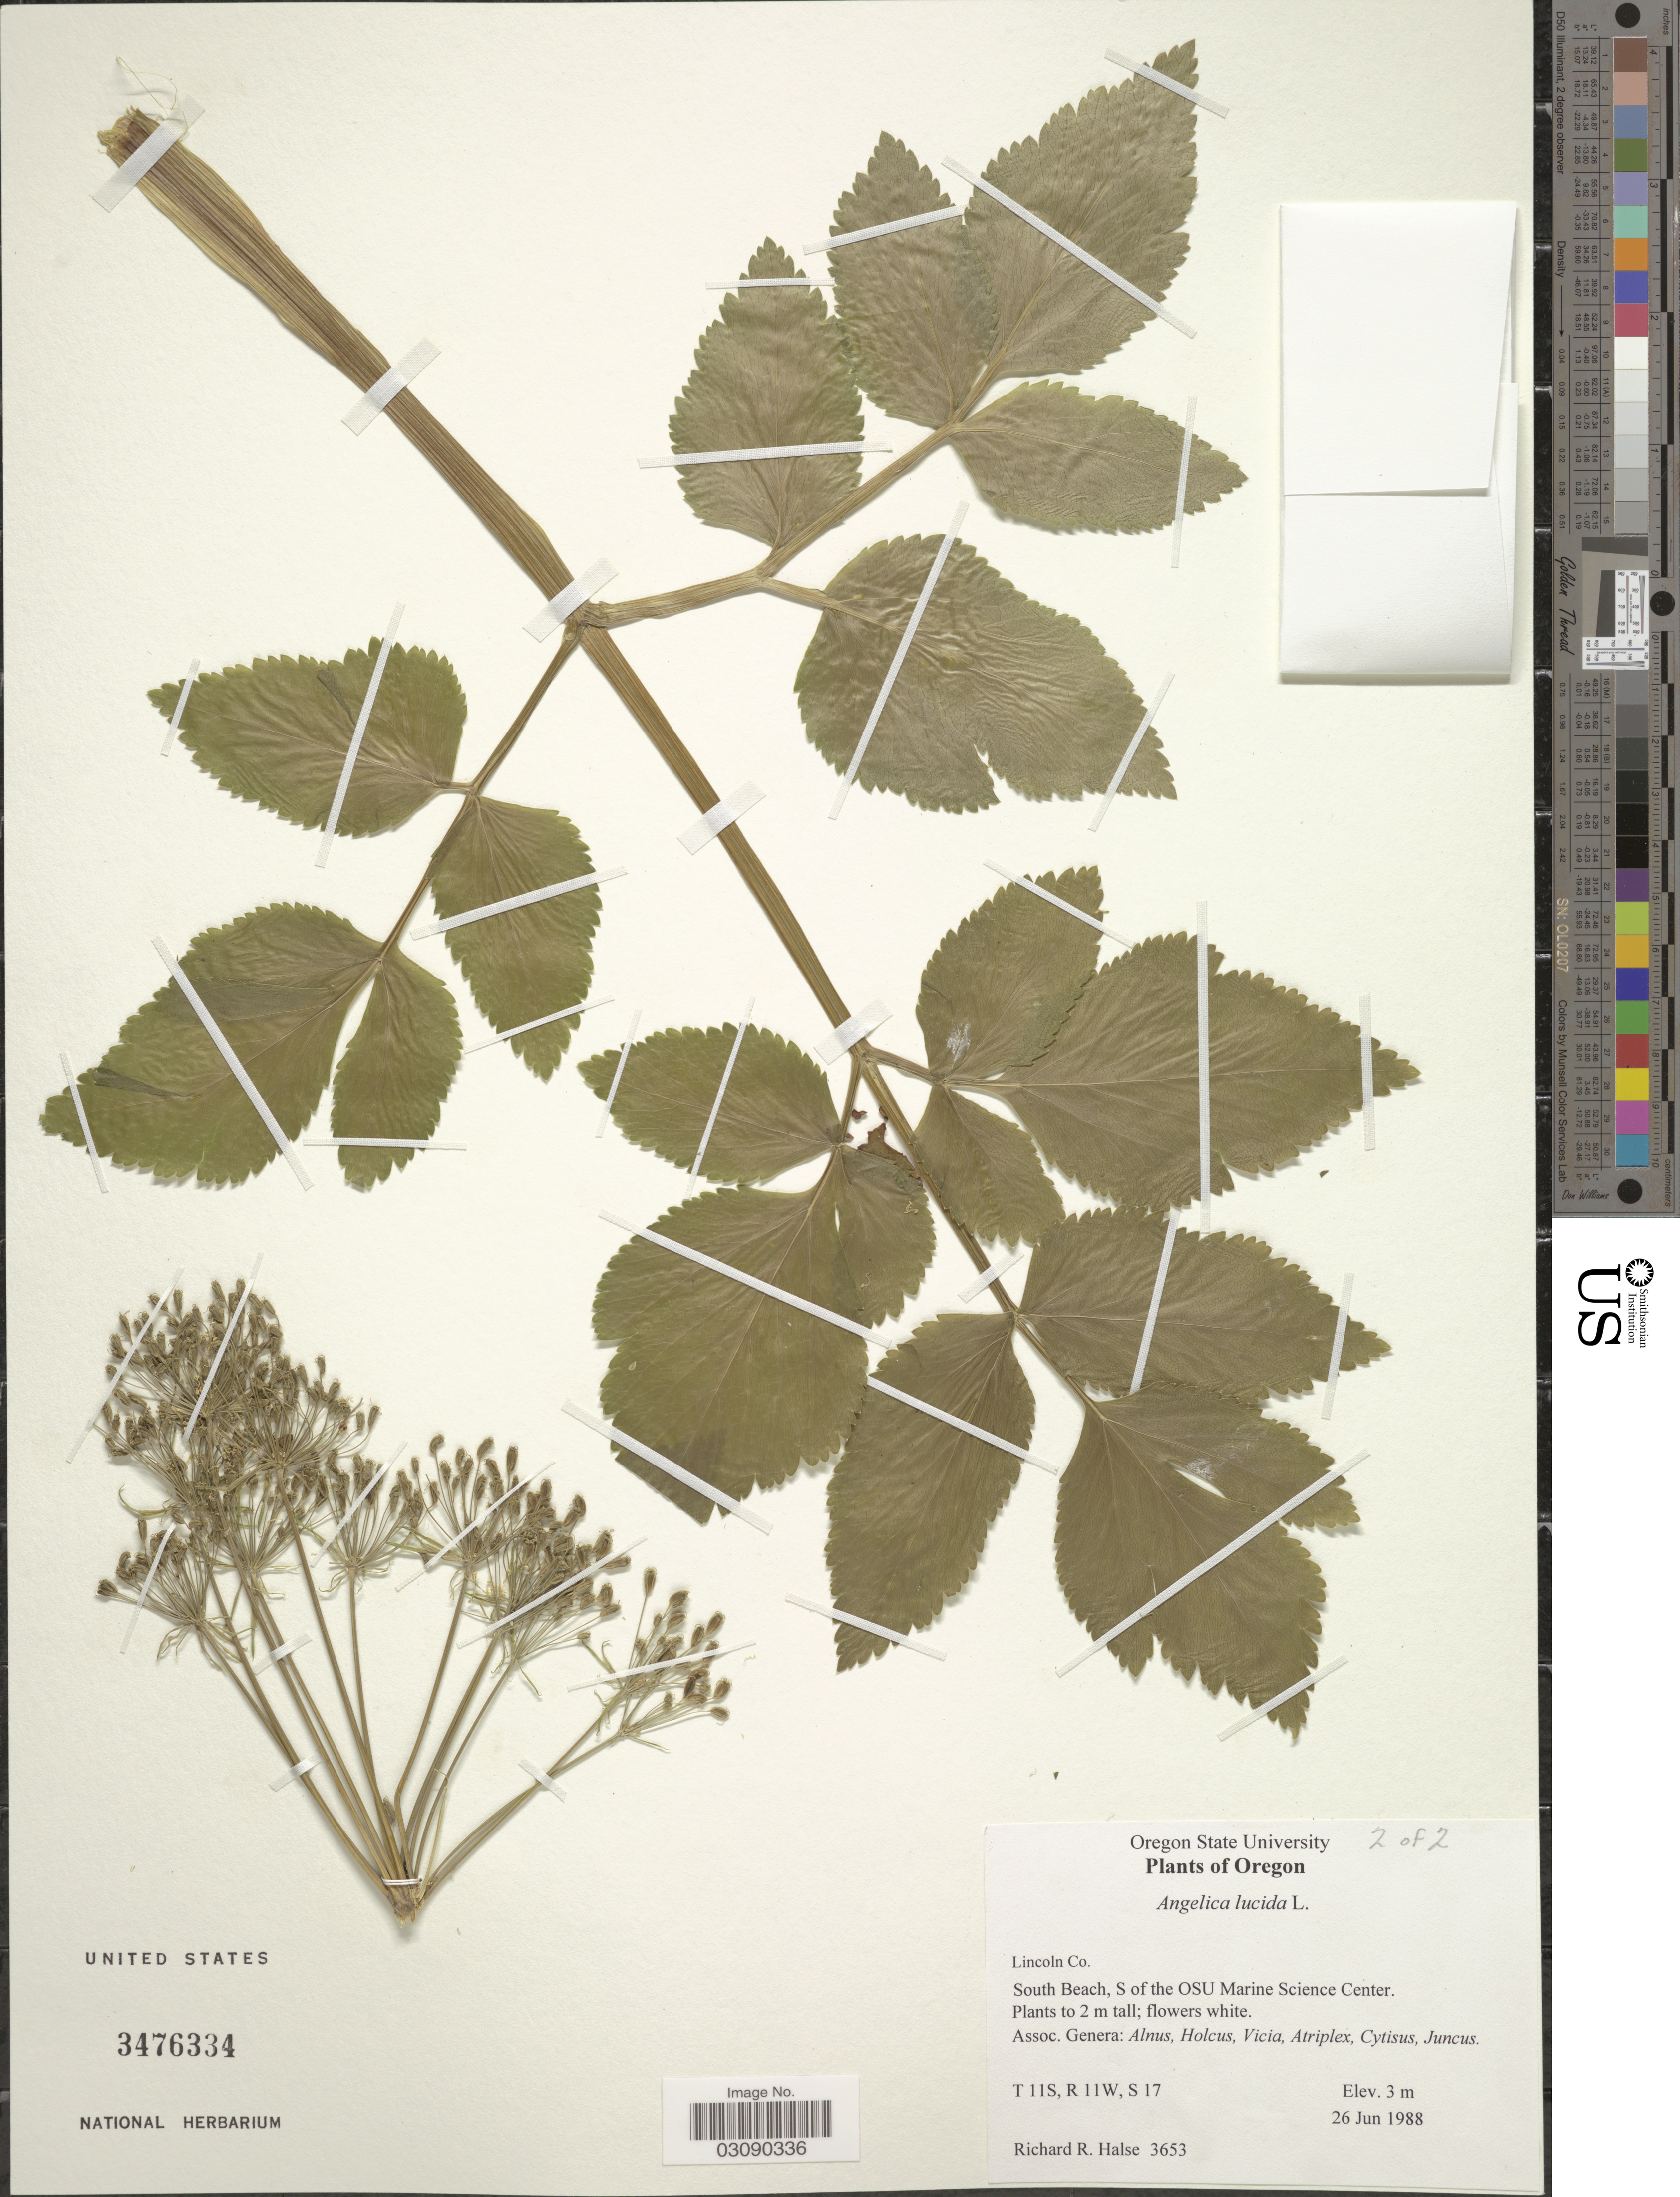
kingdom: Plantae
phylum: Tracheophyta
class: Magnoliopsida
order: Apiales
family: Apiaceae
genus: Angelica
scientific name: Angelica lucida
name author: L.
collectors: R. Halse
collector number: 3653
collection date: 1988-06-26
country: United States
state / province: Oregon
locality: South Beach, S of the OSU Marine Science Center. T11S, R11W, S17.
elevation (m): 3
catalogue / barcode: US 3476334